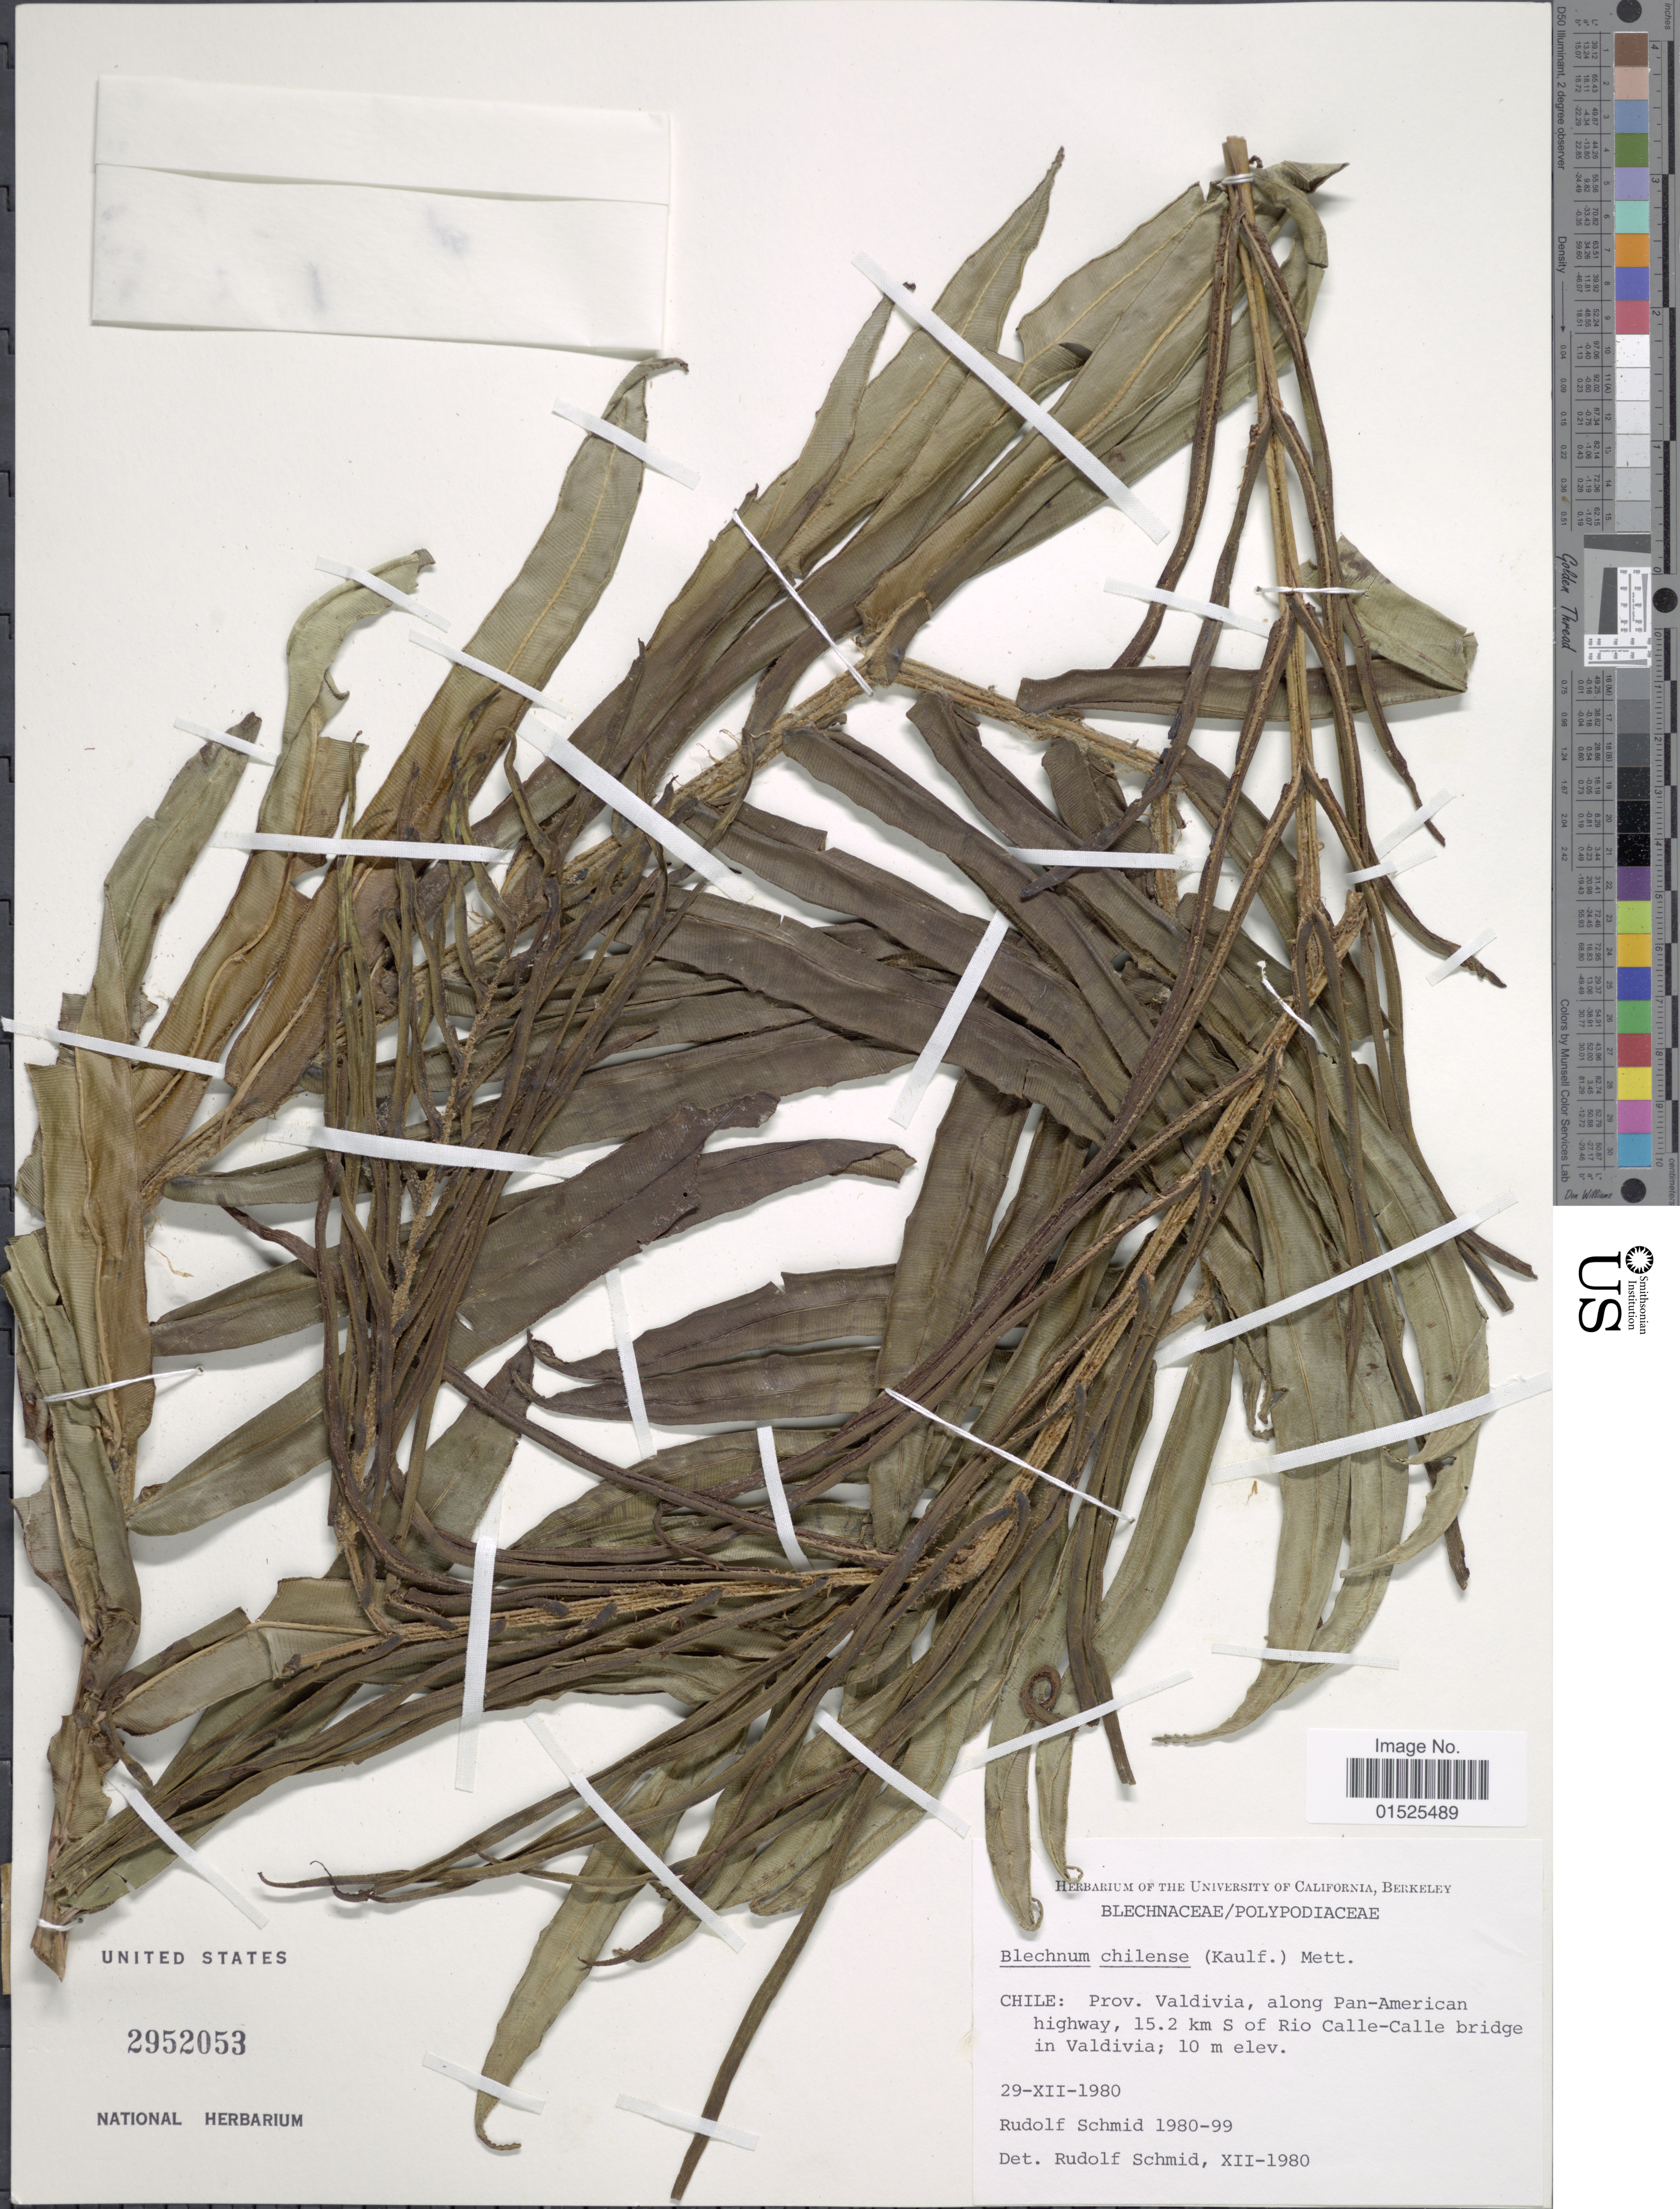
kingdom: Plantae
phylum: Tracheophyta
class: Polypodiopsida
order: Polypodiales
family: Blechnaceae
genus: Blechnum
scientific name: Blechnum chilense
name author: (Kaulf.) Mett.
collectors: R. Schmid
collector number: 1980-99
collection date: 1980-12-29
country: Chile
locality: Prov. Valdivia, along Pan-American highway, 15.2 km S of Rio Calle-Calle bridge in Validivia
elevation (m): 10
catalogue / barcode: US 2952053